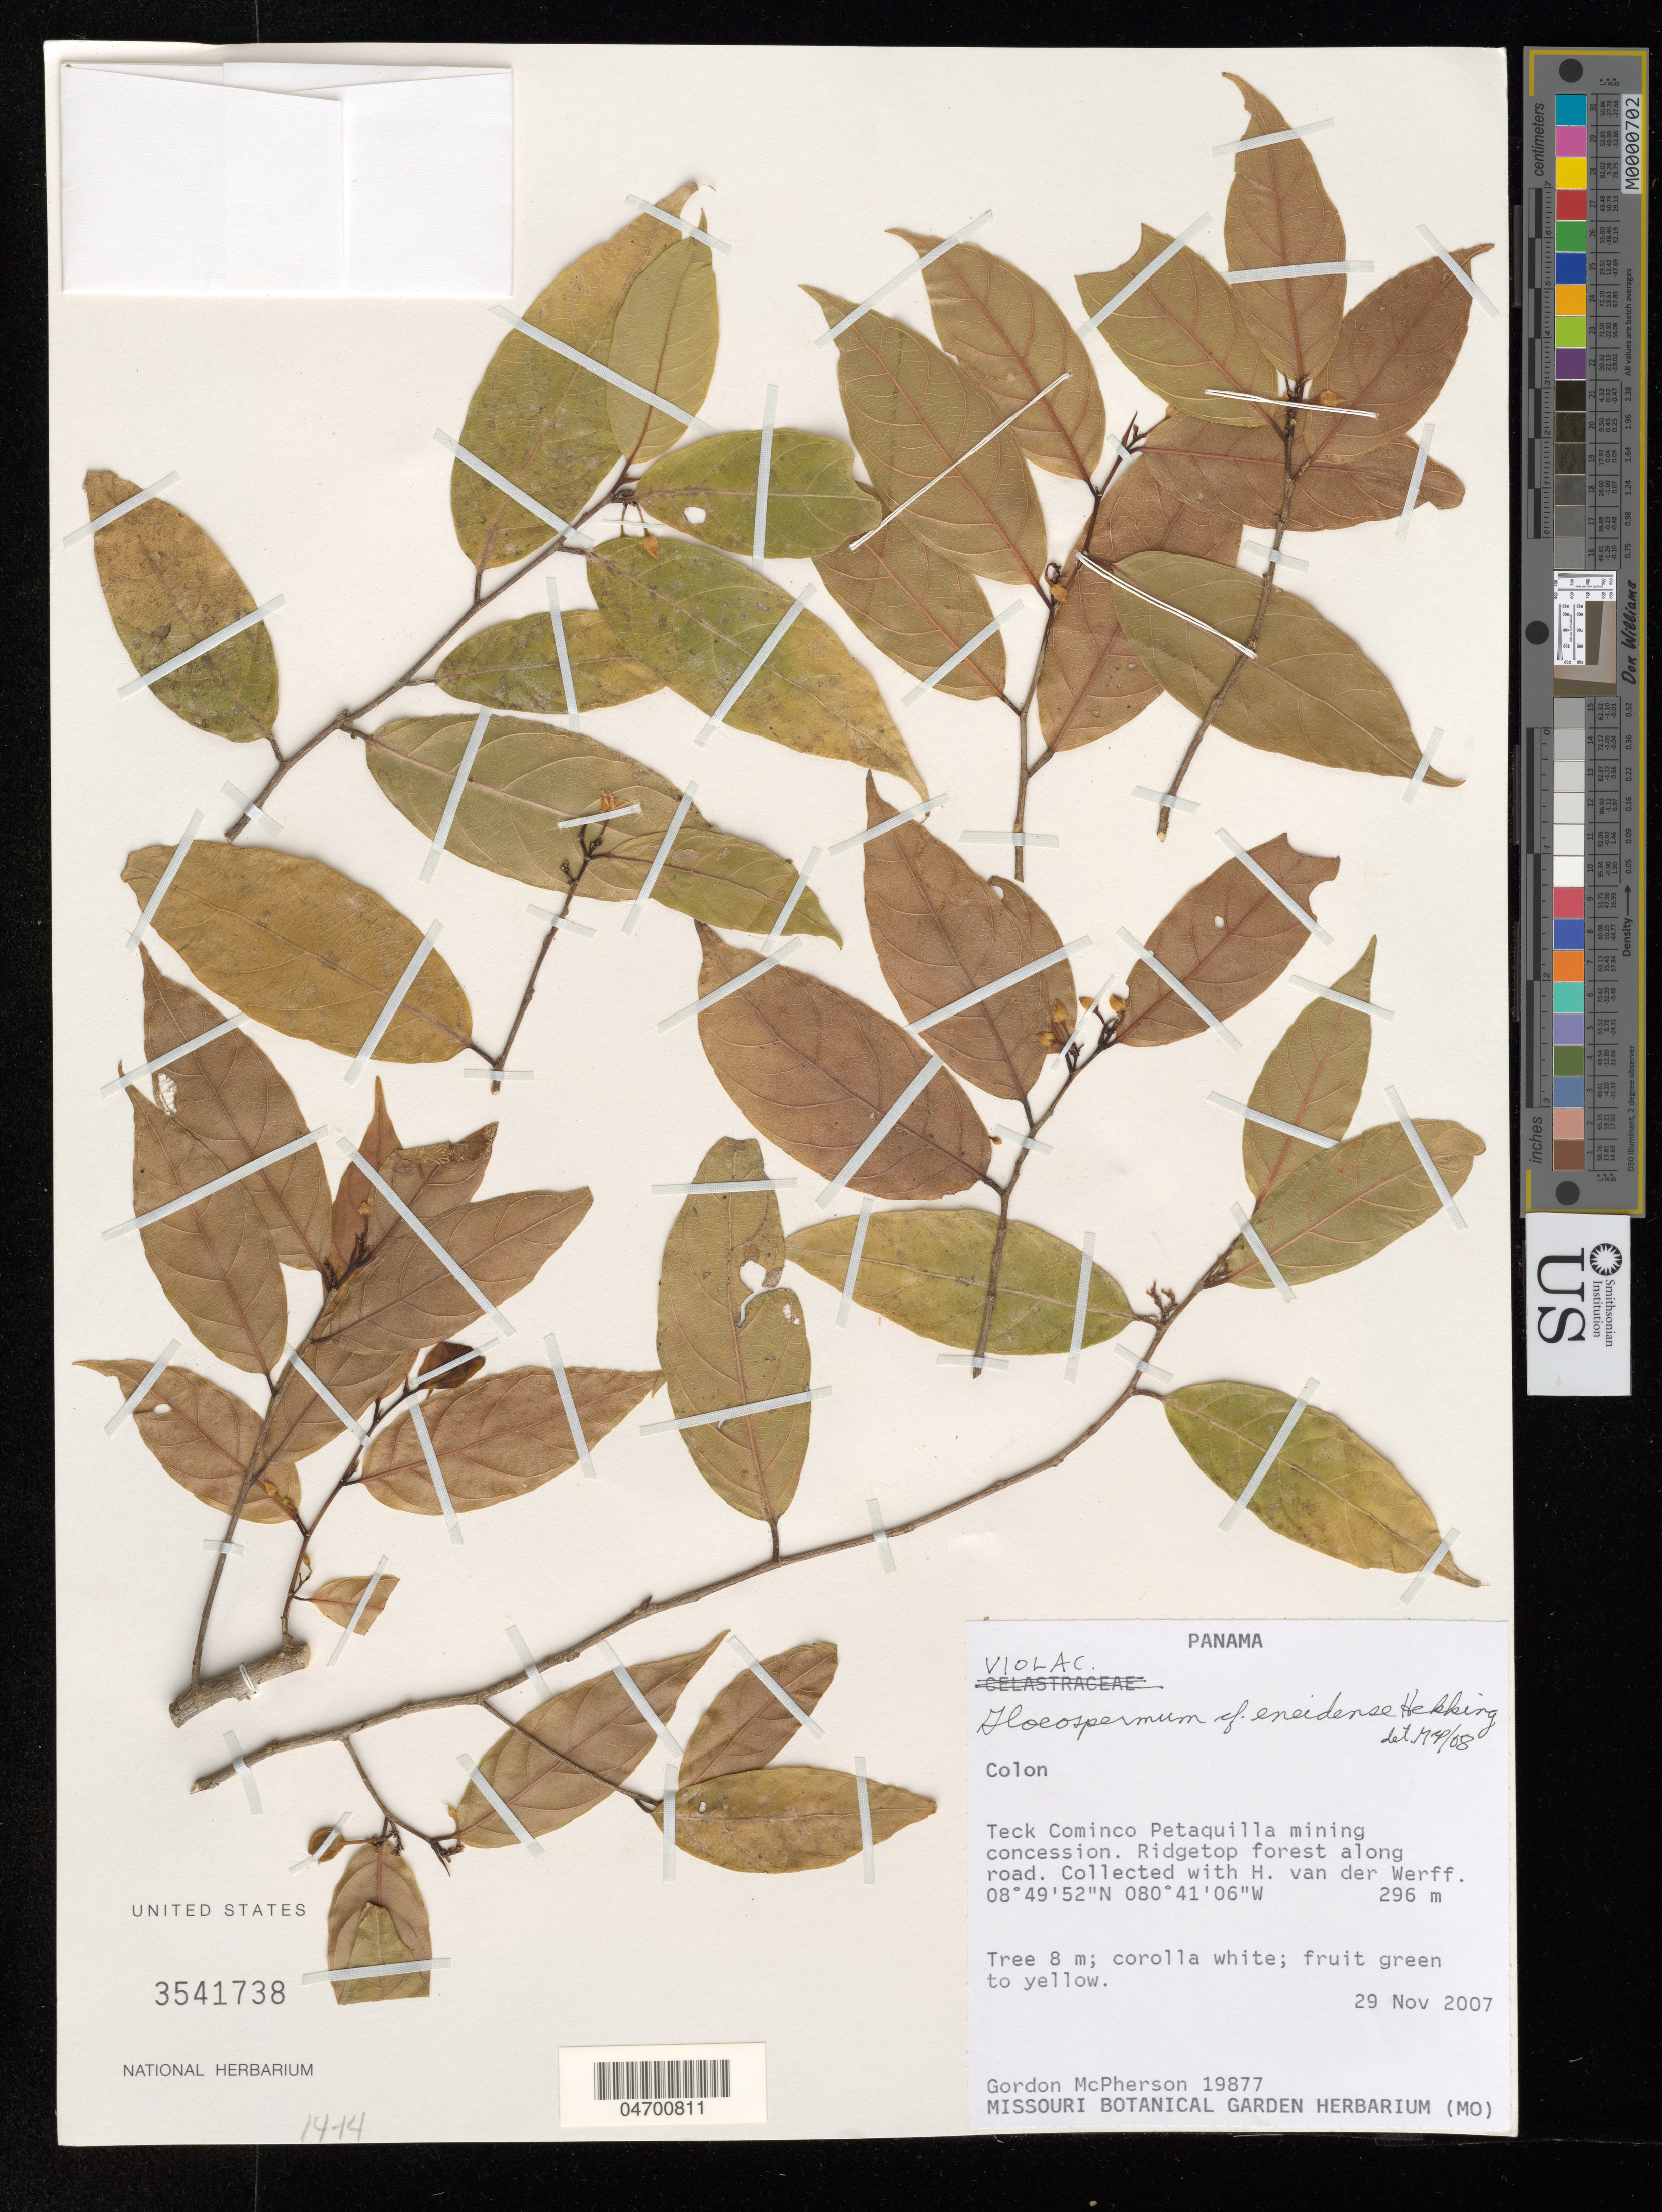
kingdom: Plantae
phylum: Tracheophyta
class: Magnoliopsida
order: Malpighiales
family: Violaceae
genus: Gloeospermum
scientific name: Gloeospermum eneidense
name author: Hekking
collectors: G. McPherson & H. van der Werff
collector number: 19877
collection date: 2007-11-29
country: Panama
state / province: Colón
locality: Teck Cominco Petaquilla mining concession. Ridgetop forest along road.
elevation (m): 296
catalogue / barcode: US 3541738